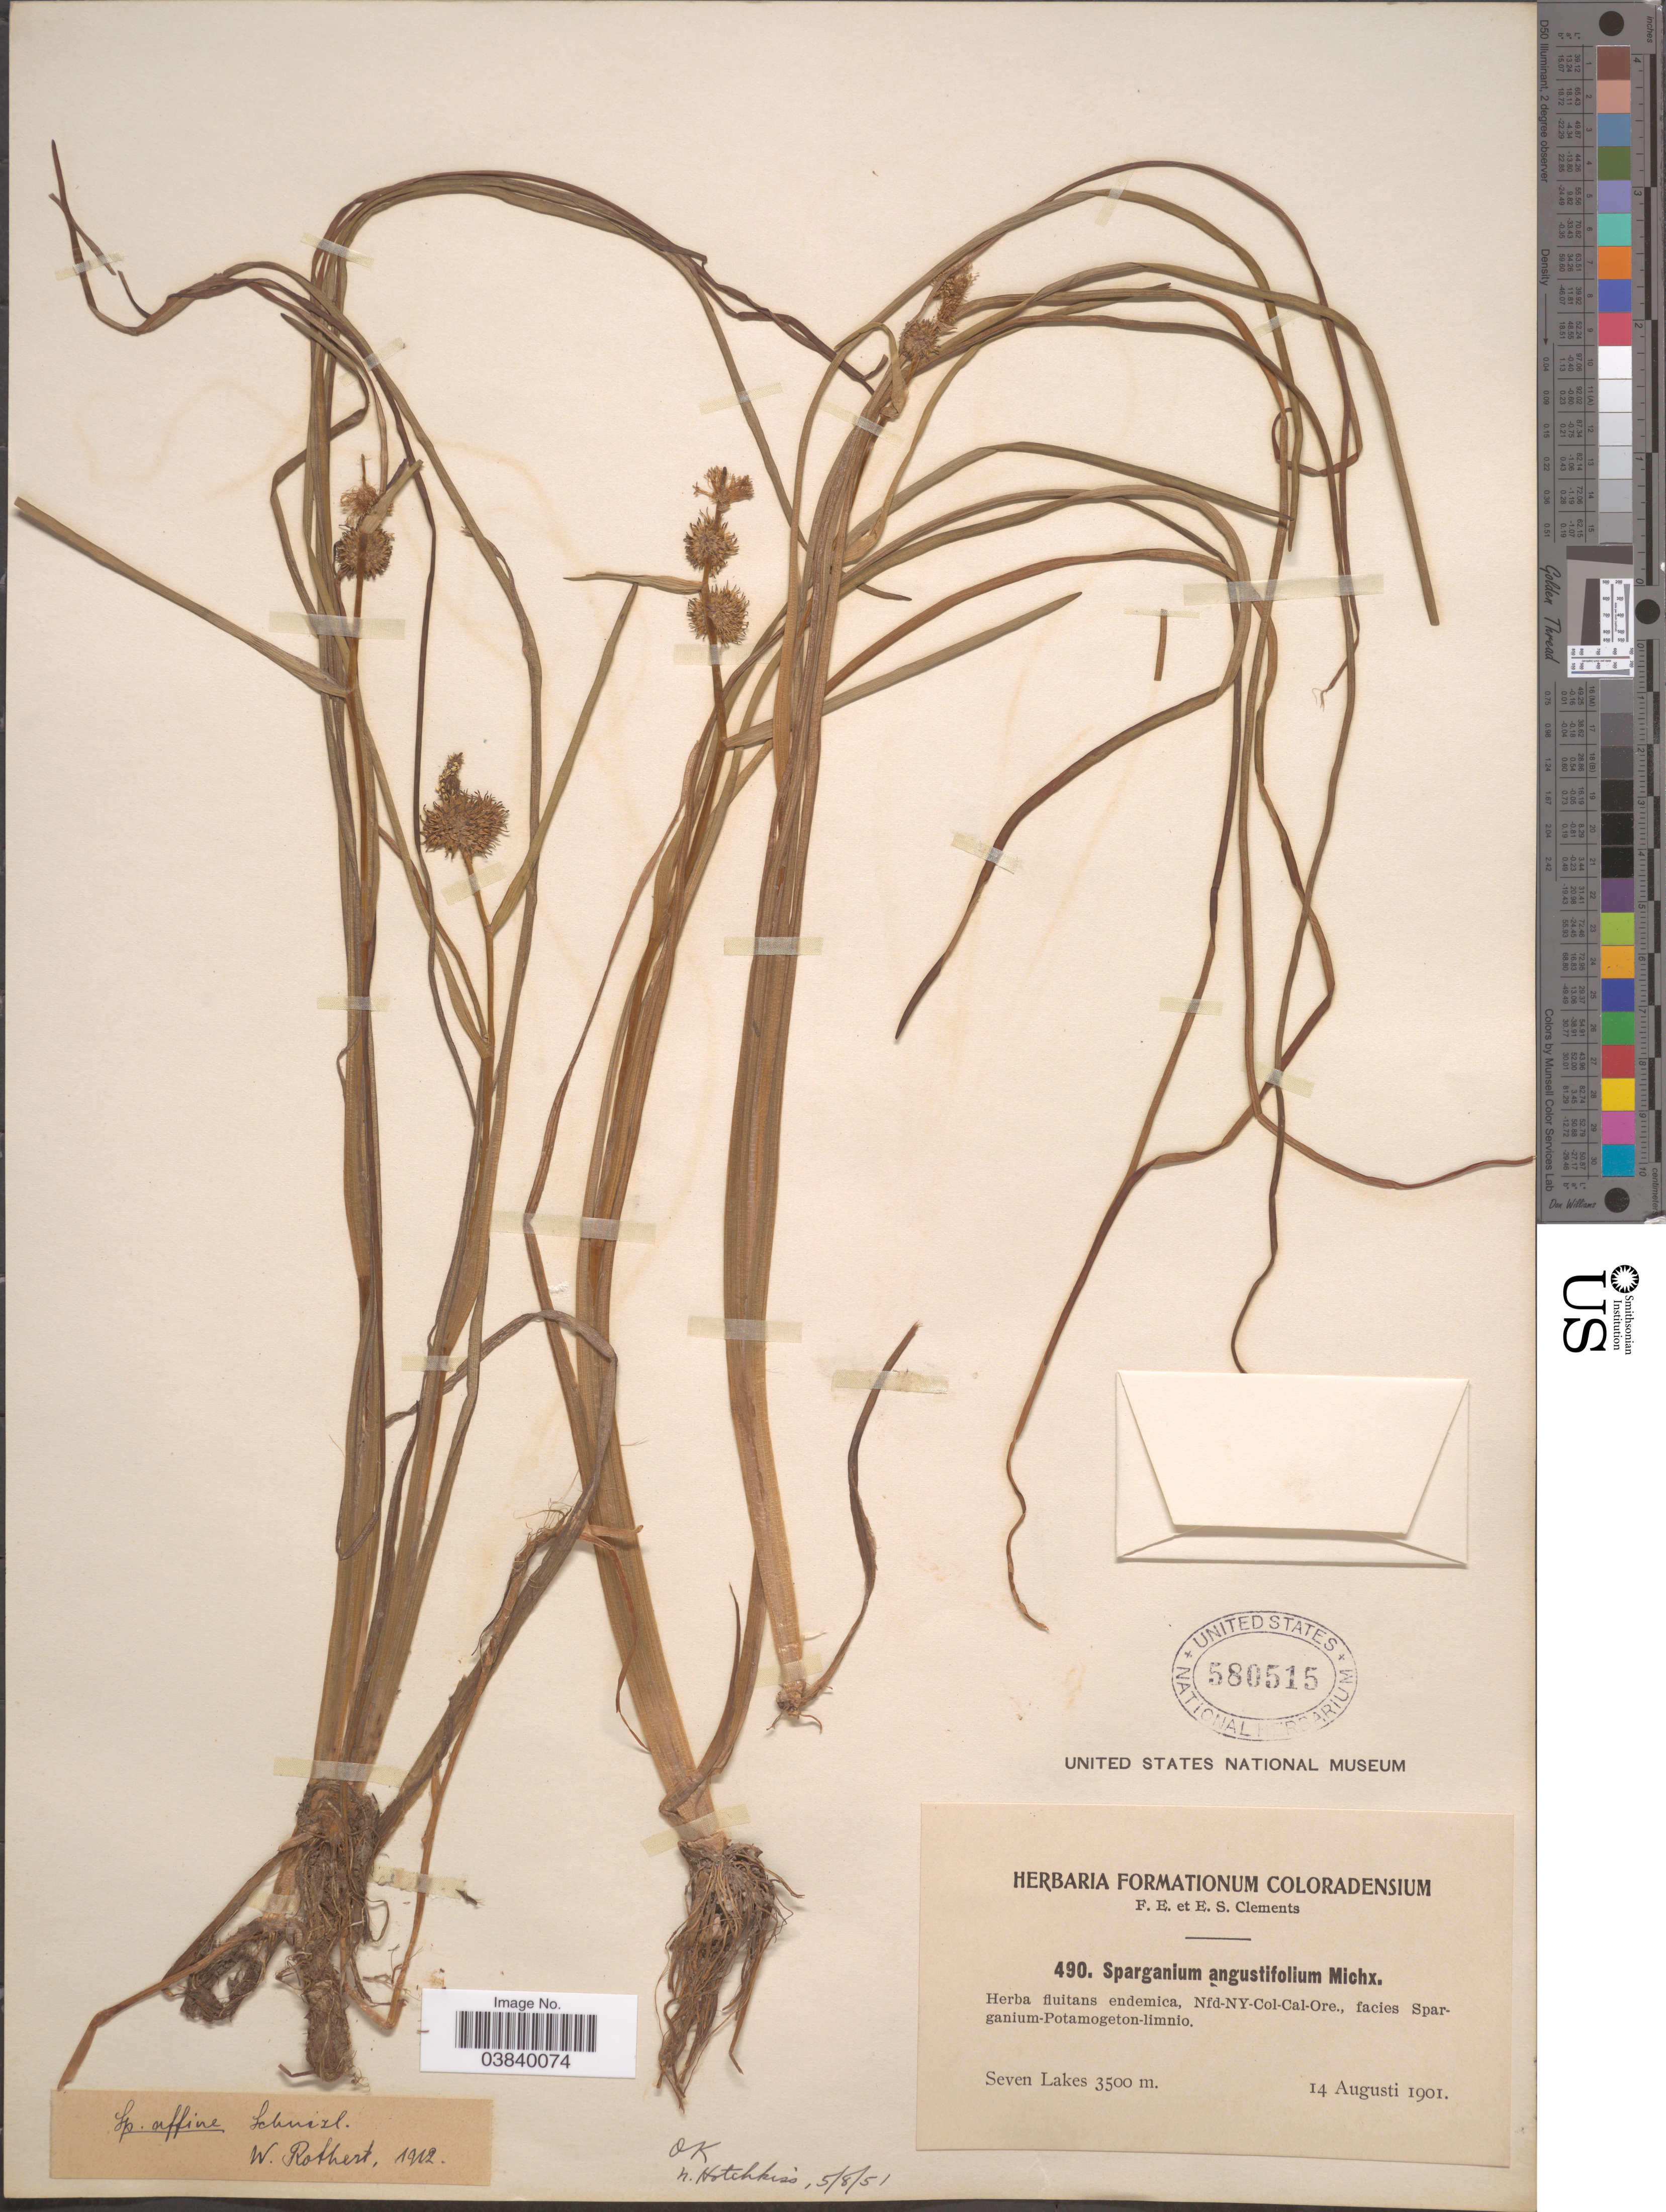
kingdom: Plantae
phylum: Tracheophyta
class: Liliopsida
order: Poales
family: Typhaceae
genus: Sparganium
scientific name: Sparganium angustifolium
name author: Michx.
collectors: F. E. Clements & E. S. Clements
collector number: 490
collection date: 1901-08-14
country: United States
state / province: Colorado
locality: Seven Lakes.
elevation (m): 3500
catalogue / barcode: US 580515